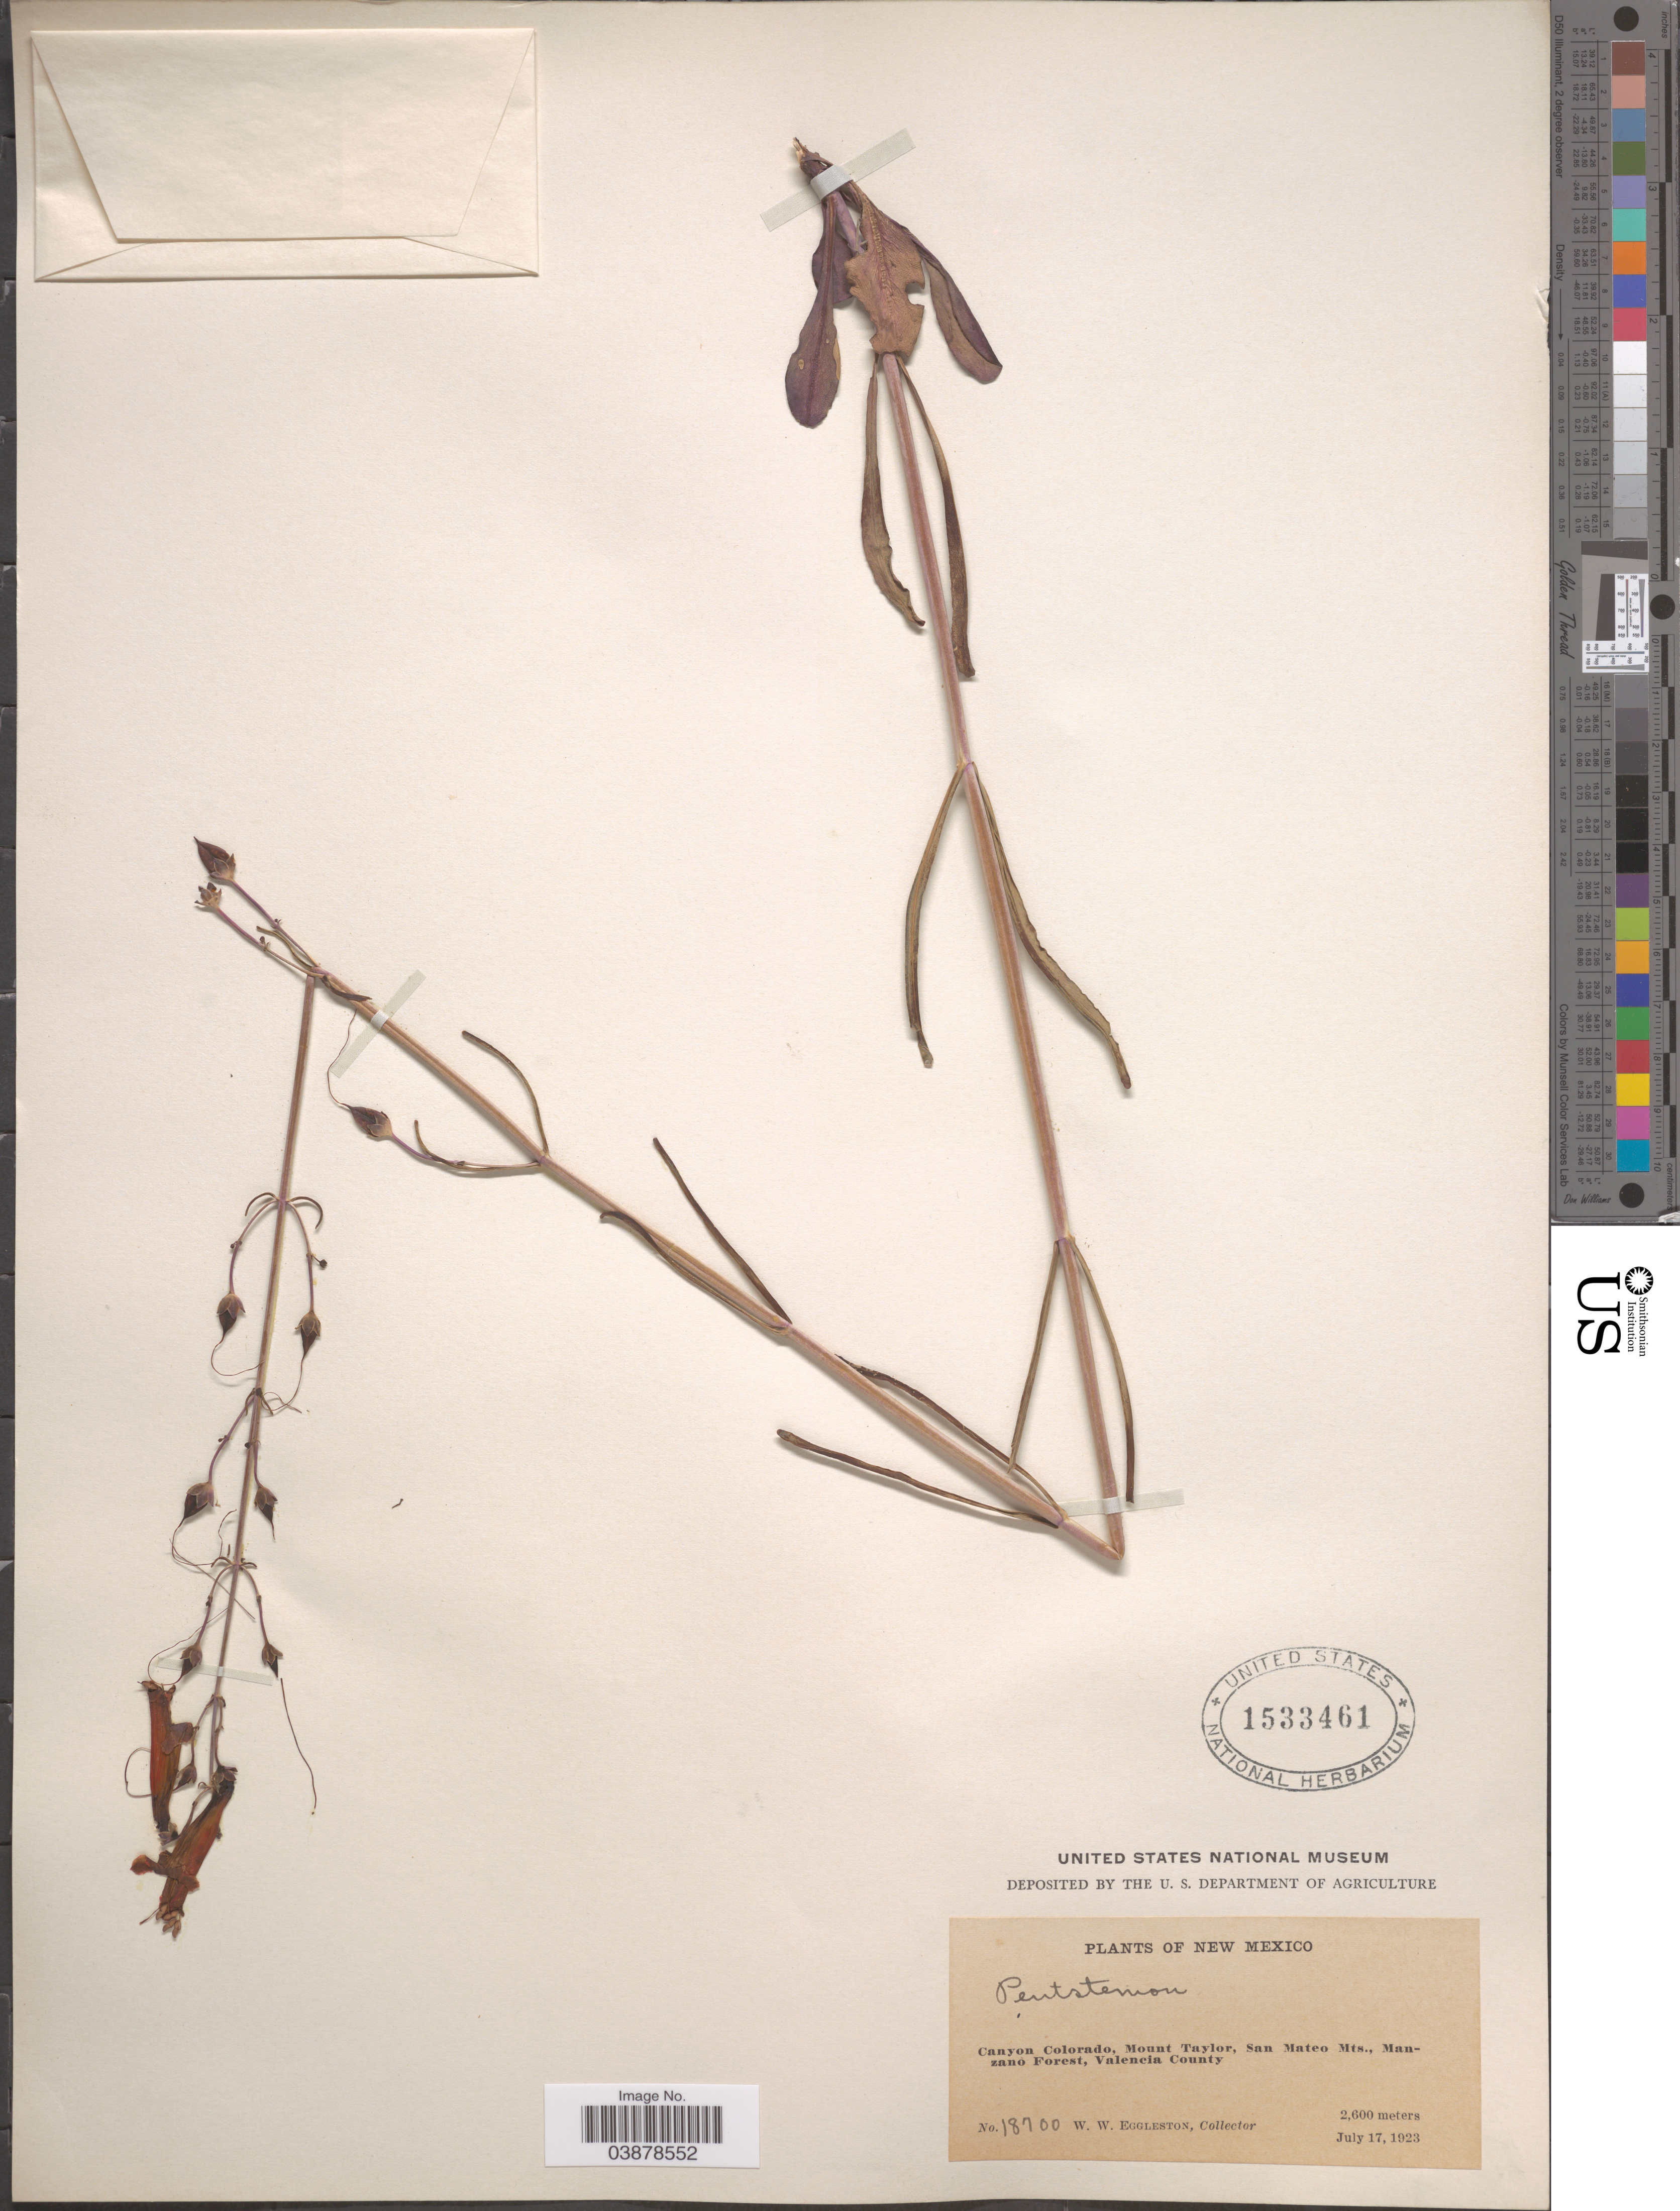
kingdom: Plantae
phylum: Tracheophyta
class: Magnoliopsida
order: Lamiales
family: Plantaginaceae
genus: Penstemon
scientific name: Penstemon torreyi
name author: Benth.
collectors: W. W. Eggleston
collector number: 18700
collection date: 1923-07-17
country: United States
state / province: New Mexico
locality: Canyon Colorado, Mount Taylor, San Mateo Mts., Manzano Forest, Valencia County.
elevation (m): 2600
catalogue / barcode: US 1533461